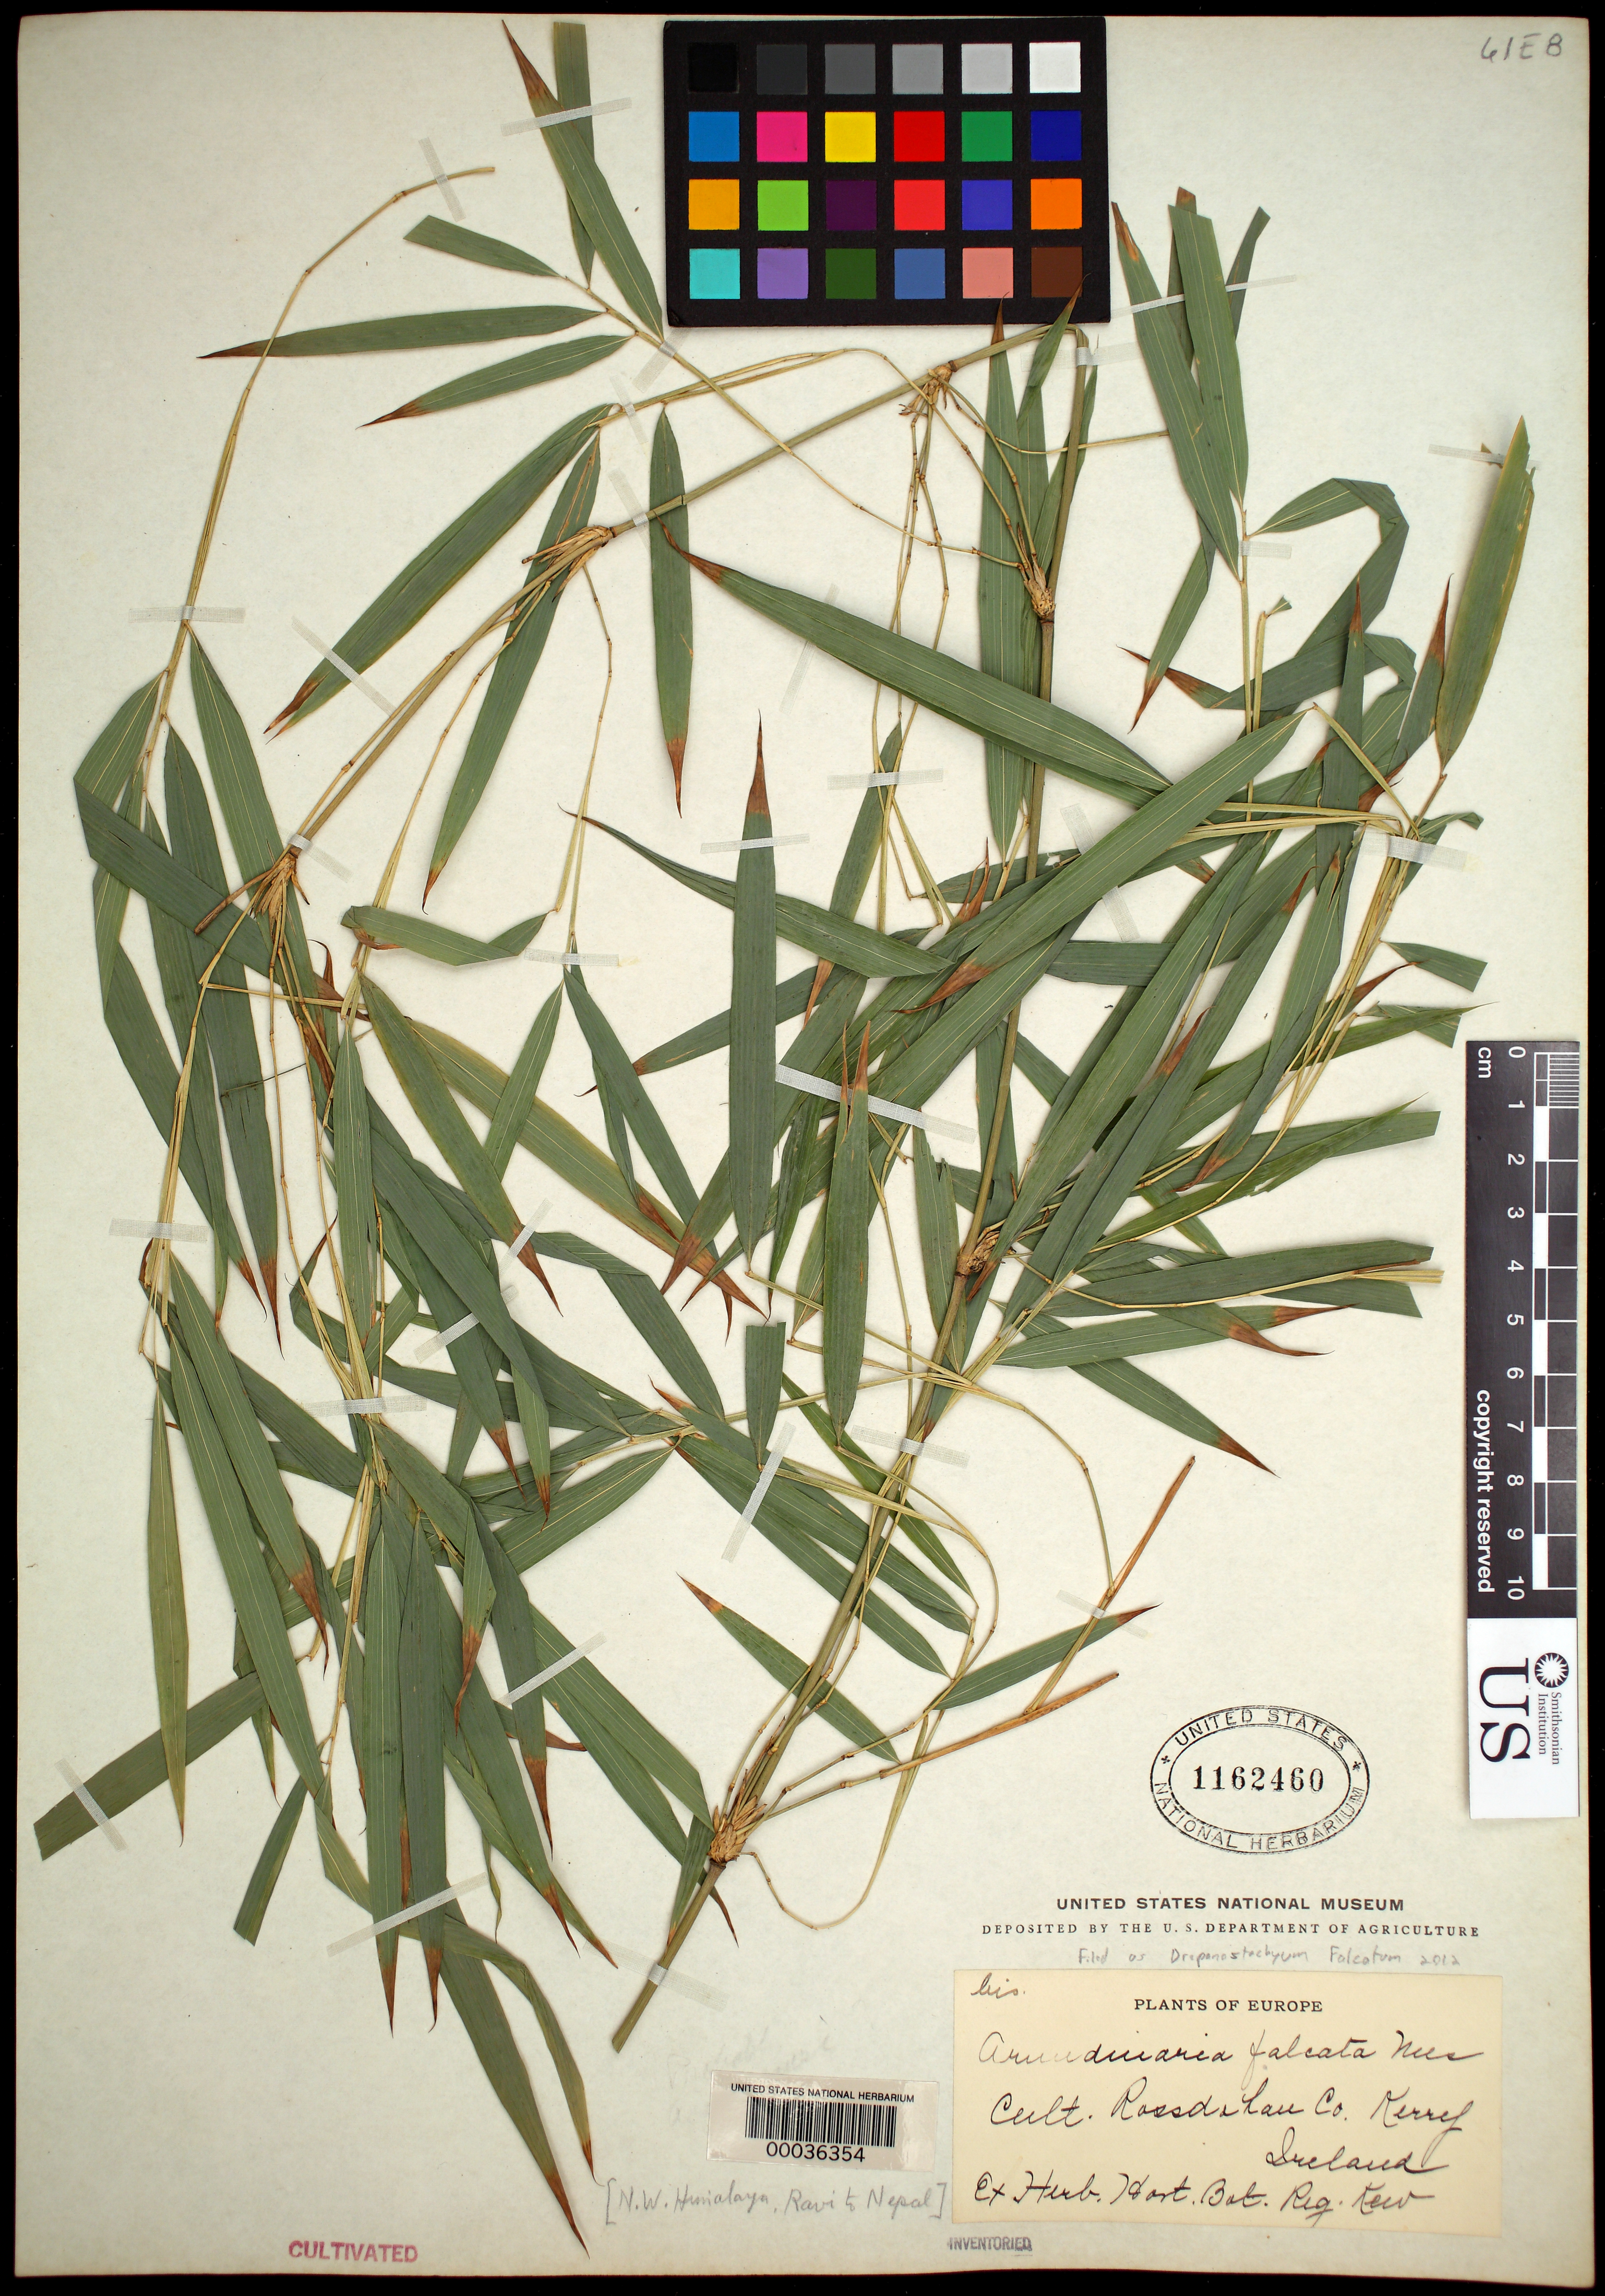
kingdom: Plantae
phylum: Tracheophyta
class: Liliopsida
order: Poales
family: Poaceae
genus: Drepanostachyum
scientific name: Drepanostachyum falconeri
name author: (Hook. f. ex Munro) Soderstr.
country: Ireland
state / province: Munster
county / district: Kerry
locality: Rosdohau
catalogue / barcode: US 1162460